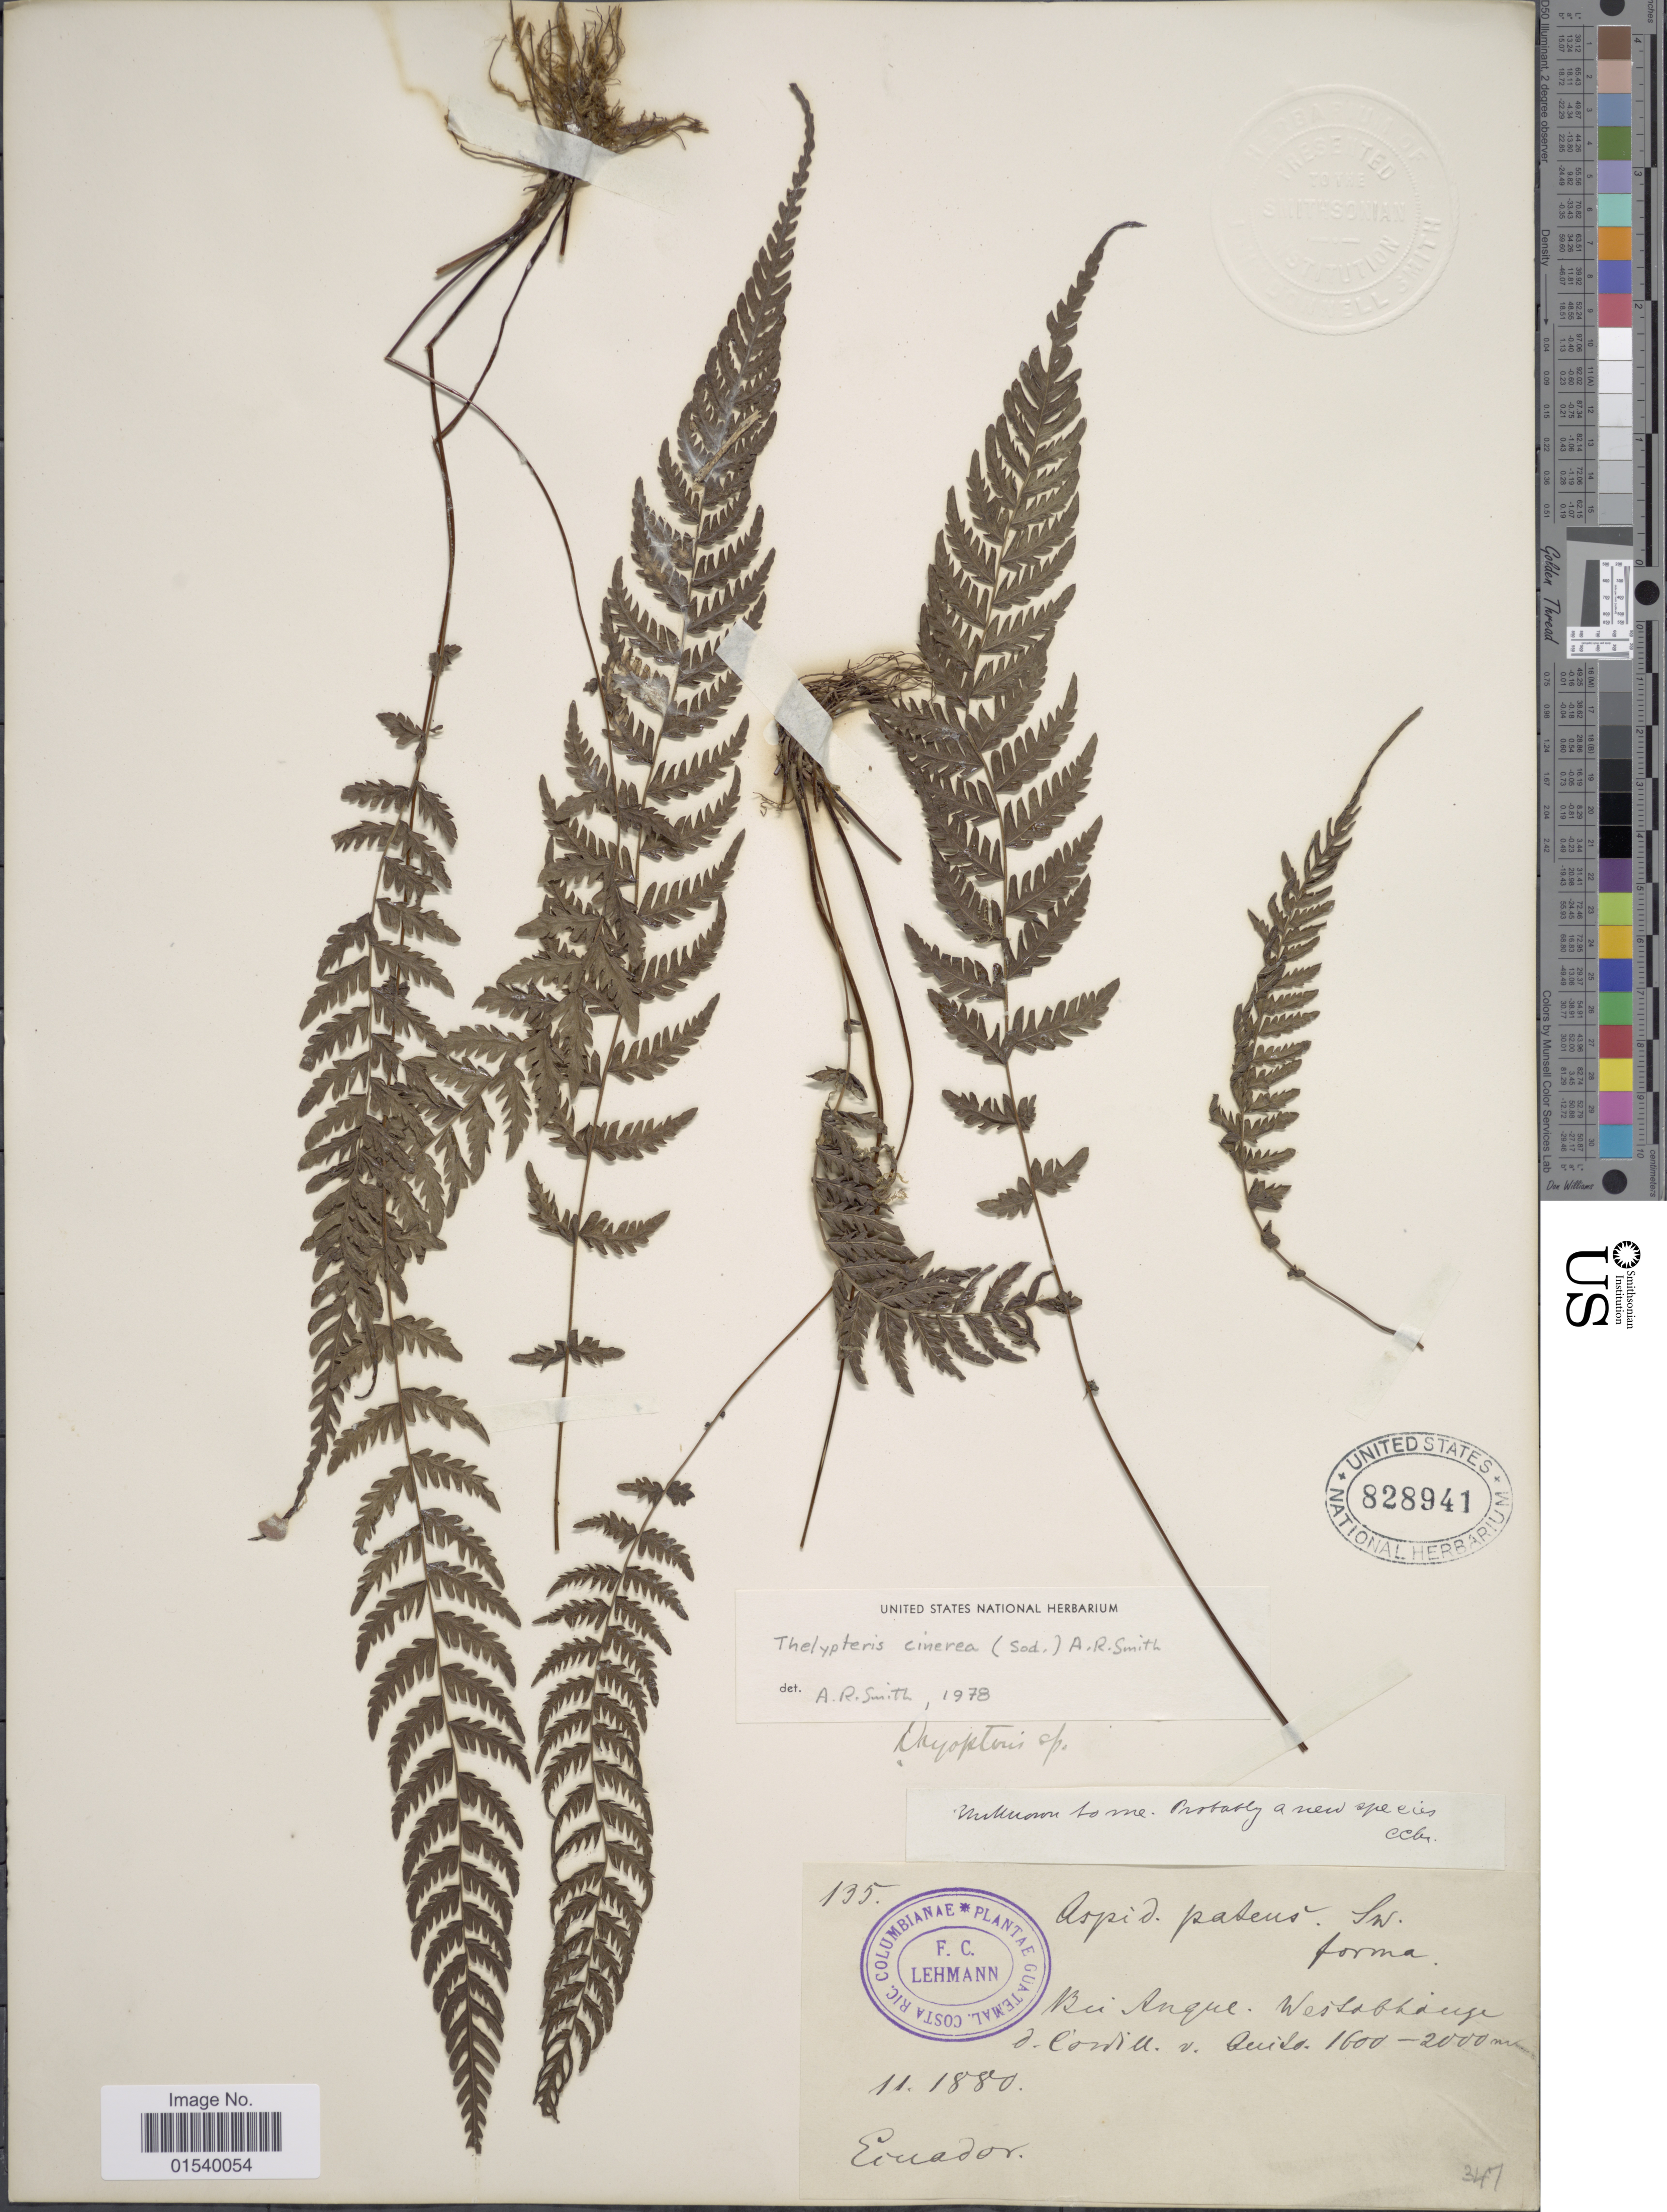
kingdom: Plantae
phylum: Tracheophyta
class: Polypodiopsida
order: Polypodiales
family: Thelypteridaceae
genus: Amauropelta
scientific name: Amauropelta cinerea (Sodiro) comb. nov., ined. 2015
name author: (Sodiro)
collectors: F. C. Lehmann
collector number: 135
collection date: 1880-11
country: Ecuador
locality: Bei Anque. Westabhange d. Cordill. v. Quito.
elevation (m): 1600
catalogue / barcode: US 828941